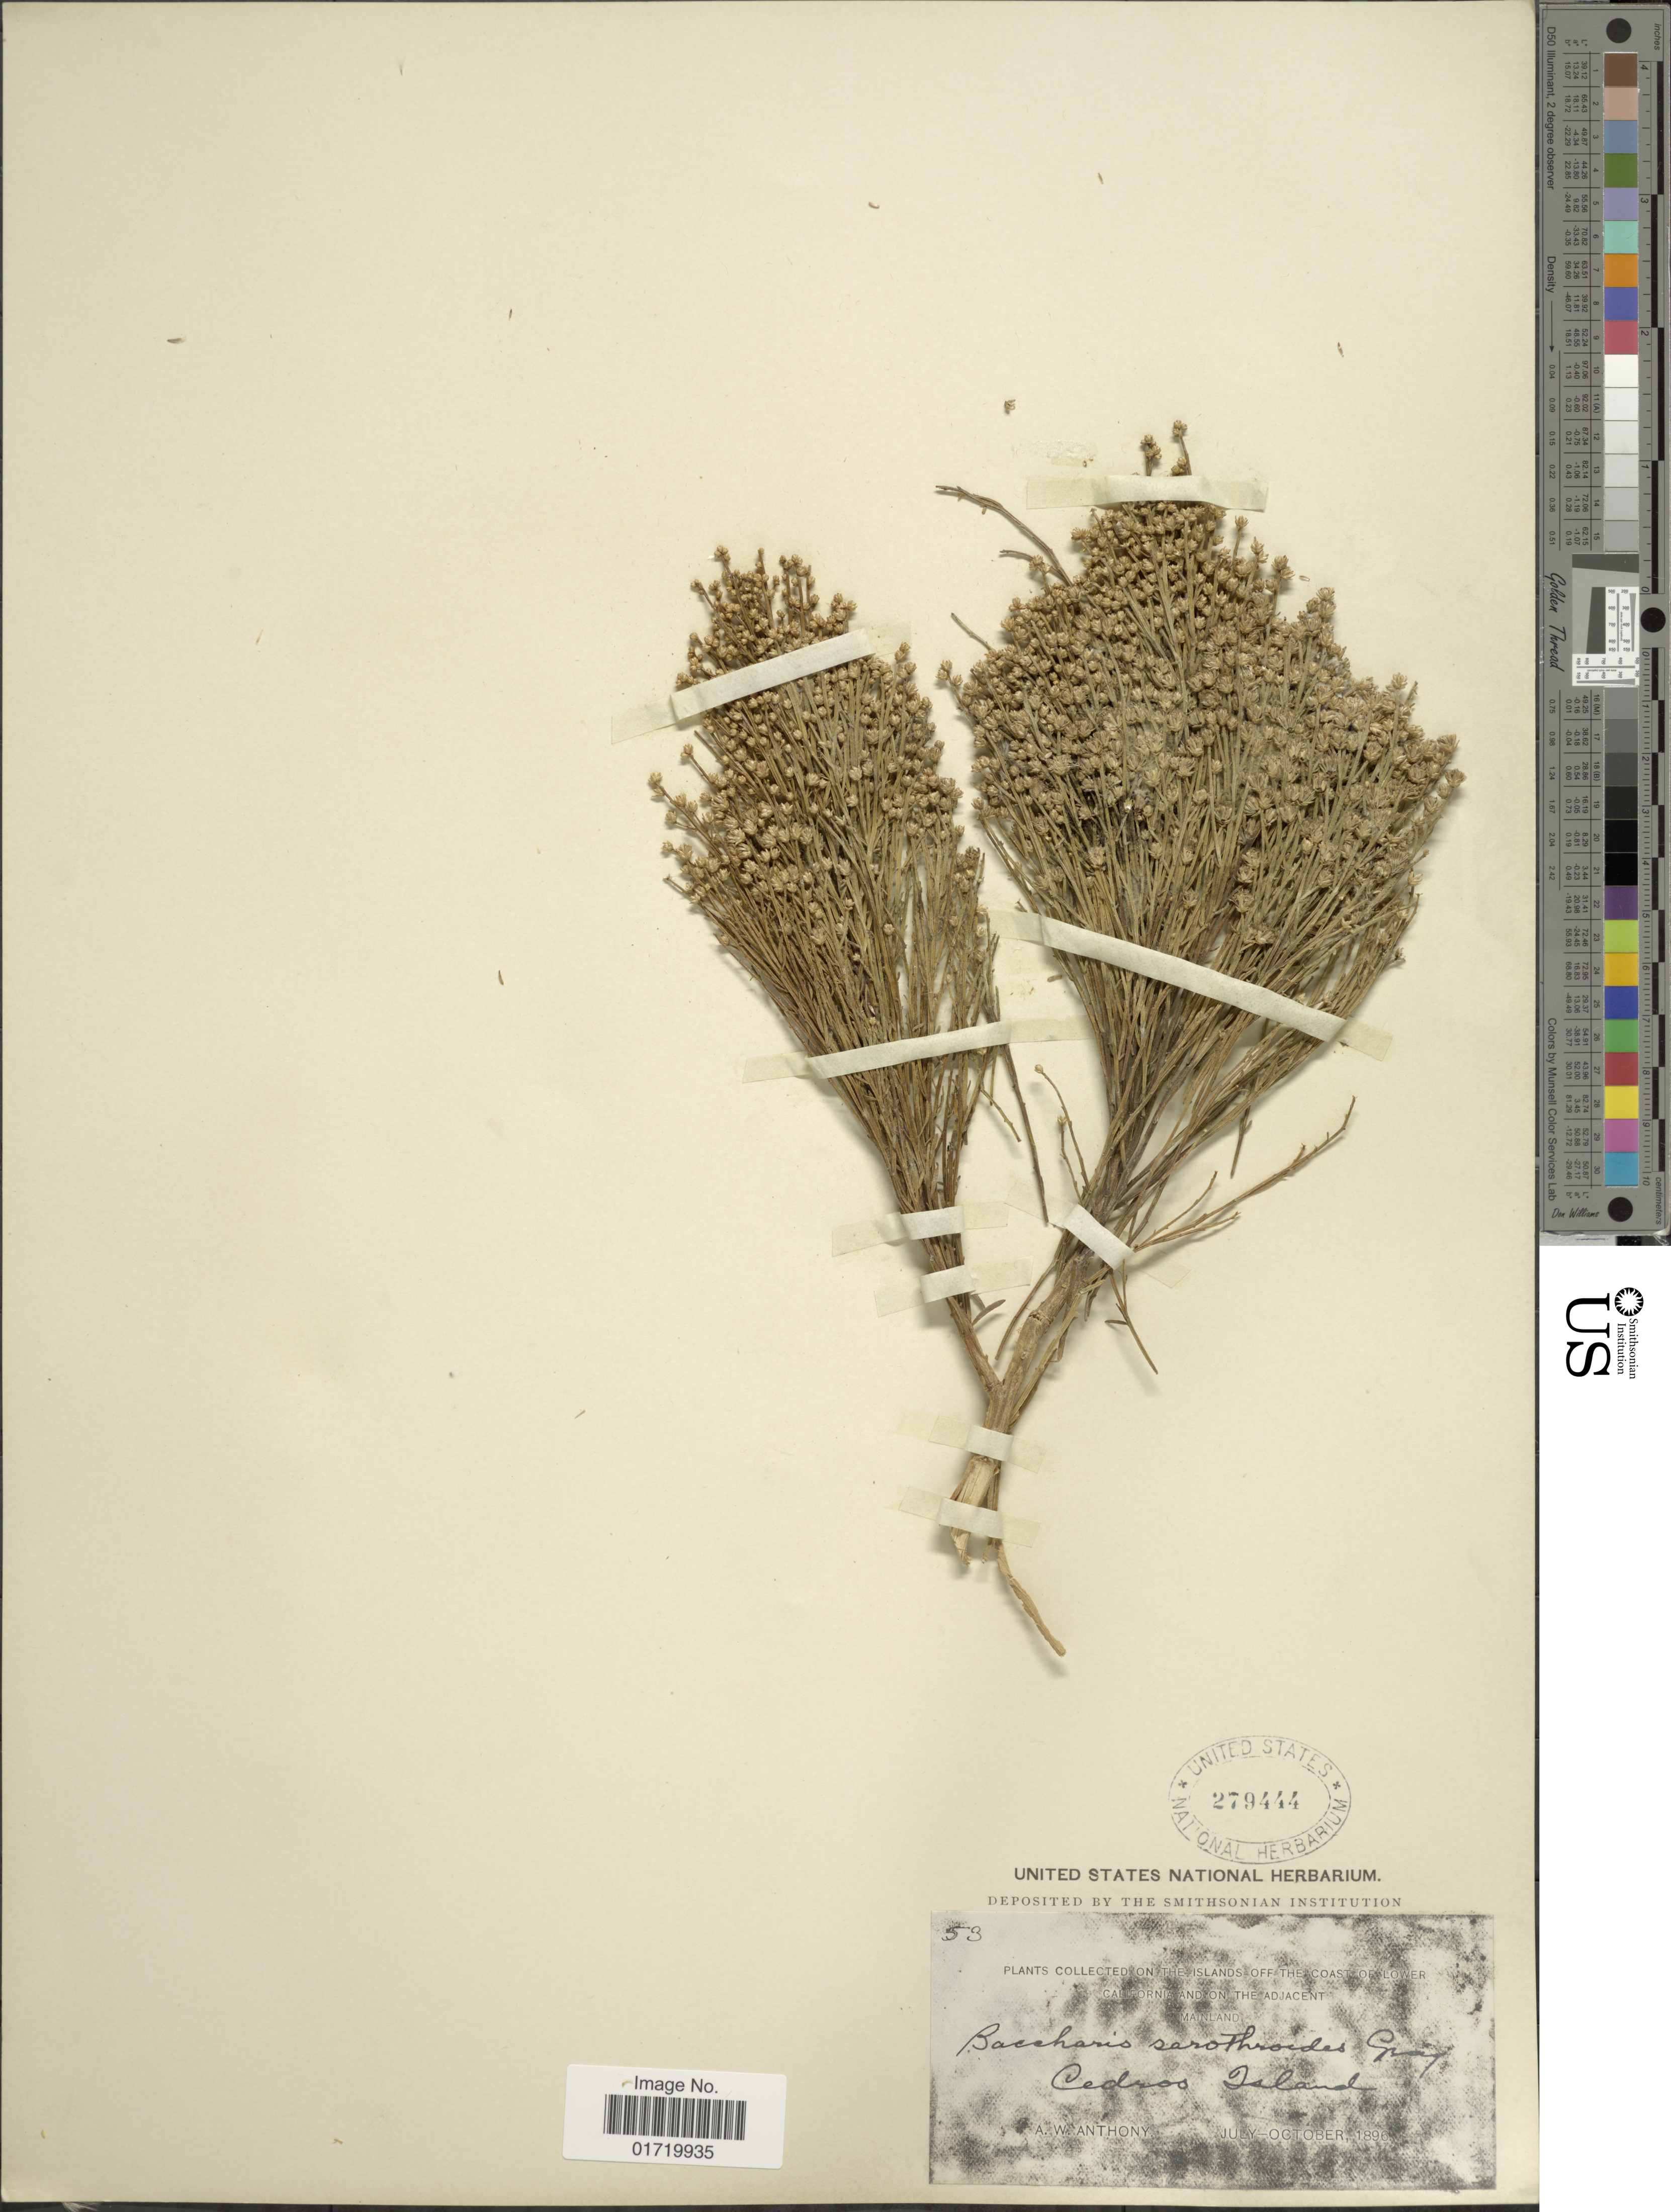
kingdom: Plantae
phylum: Tracheophyta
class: Magnoliopsida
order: Asterales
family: Asteraceae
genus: Baccharis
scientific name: Baccharis sarothroides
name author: A. Gray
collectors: A. W. Anthony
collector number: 53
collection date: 1896-07/1896-10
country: Mexico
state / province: Baja California Sur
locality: Islands off the Coast of Lower California and on the adjacent, Mainland, Cedros Island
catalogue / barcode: US 279444